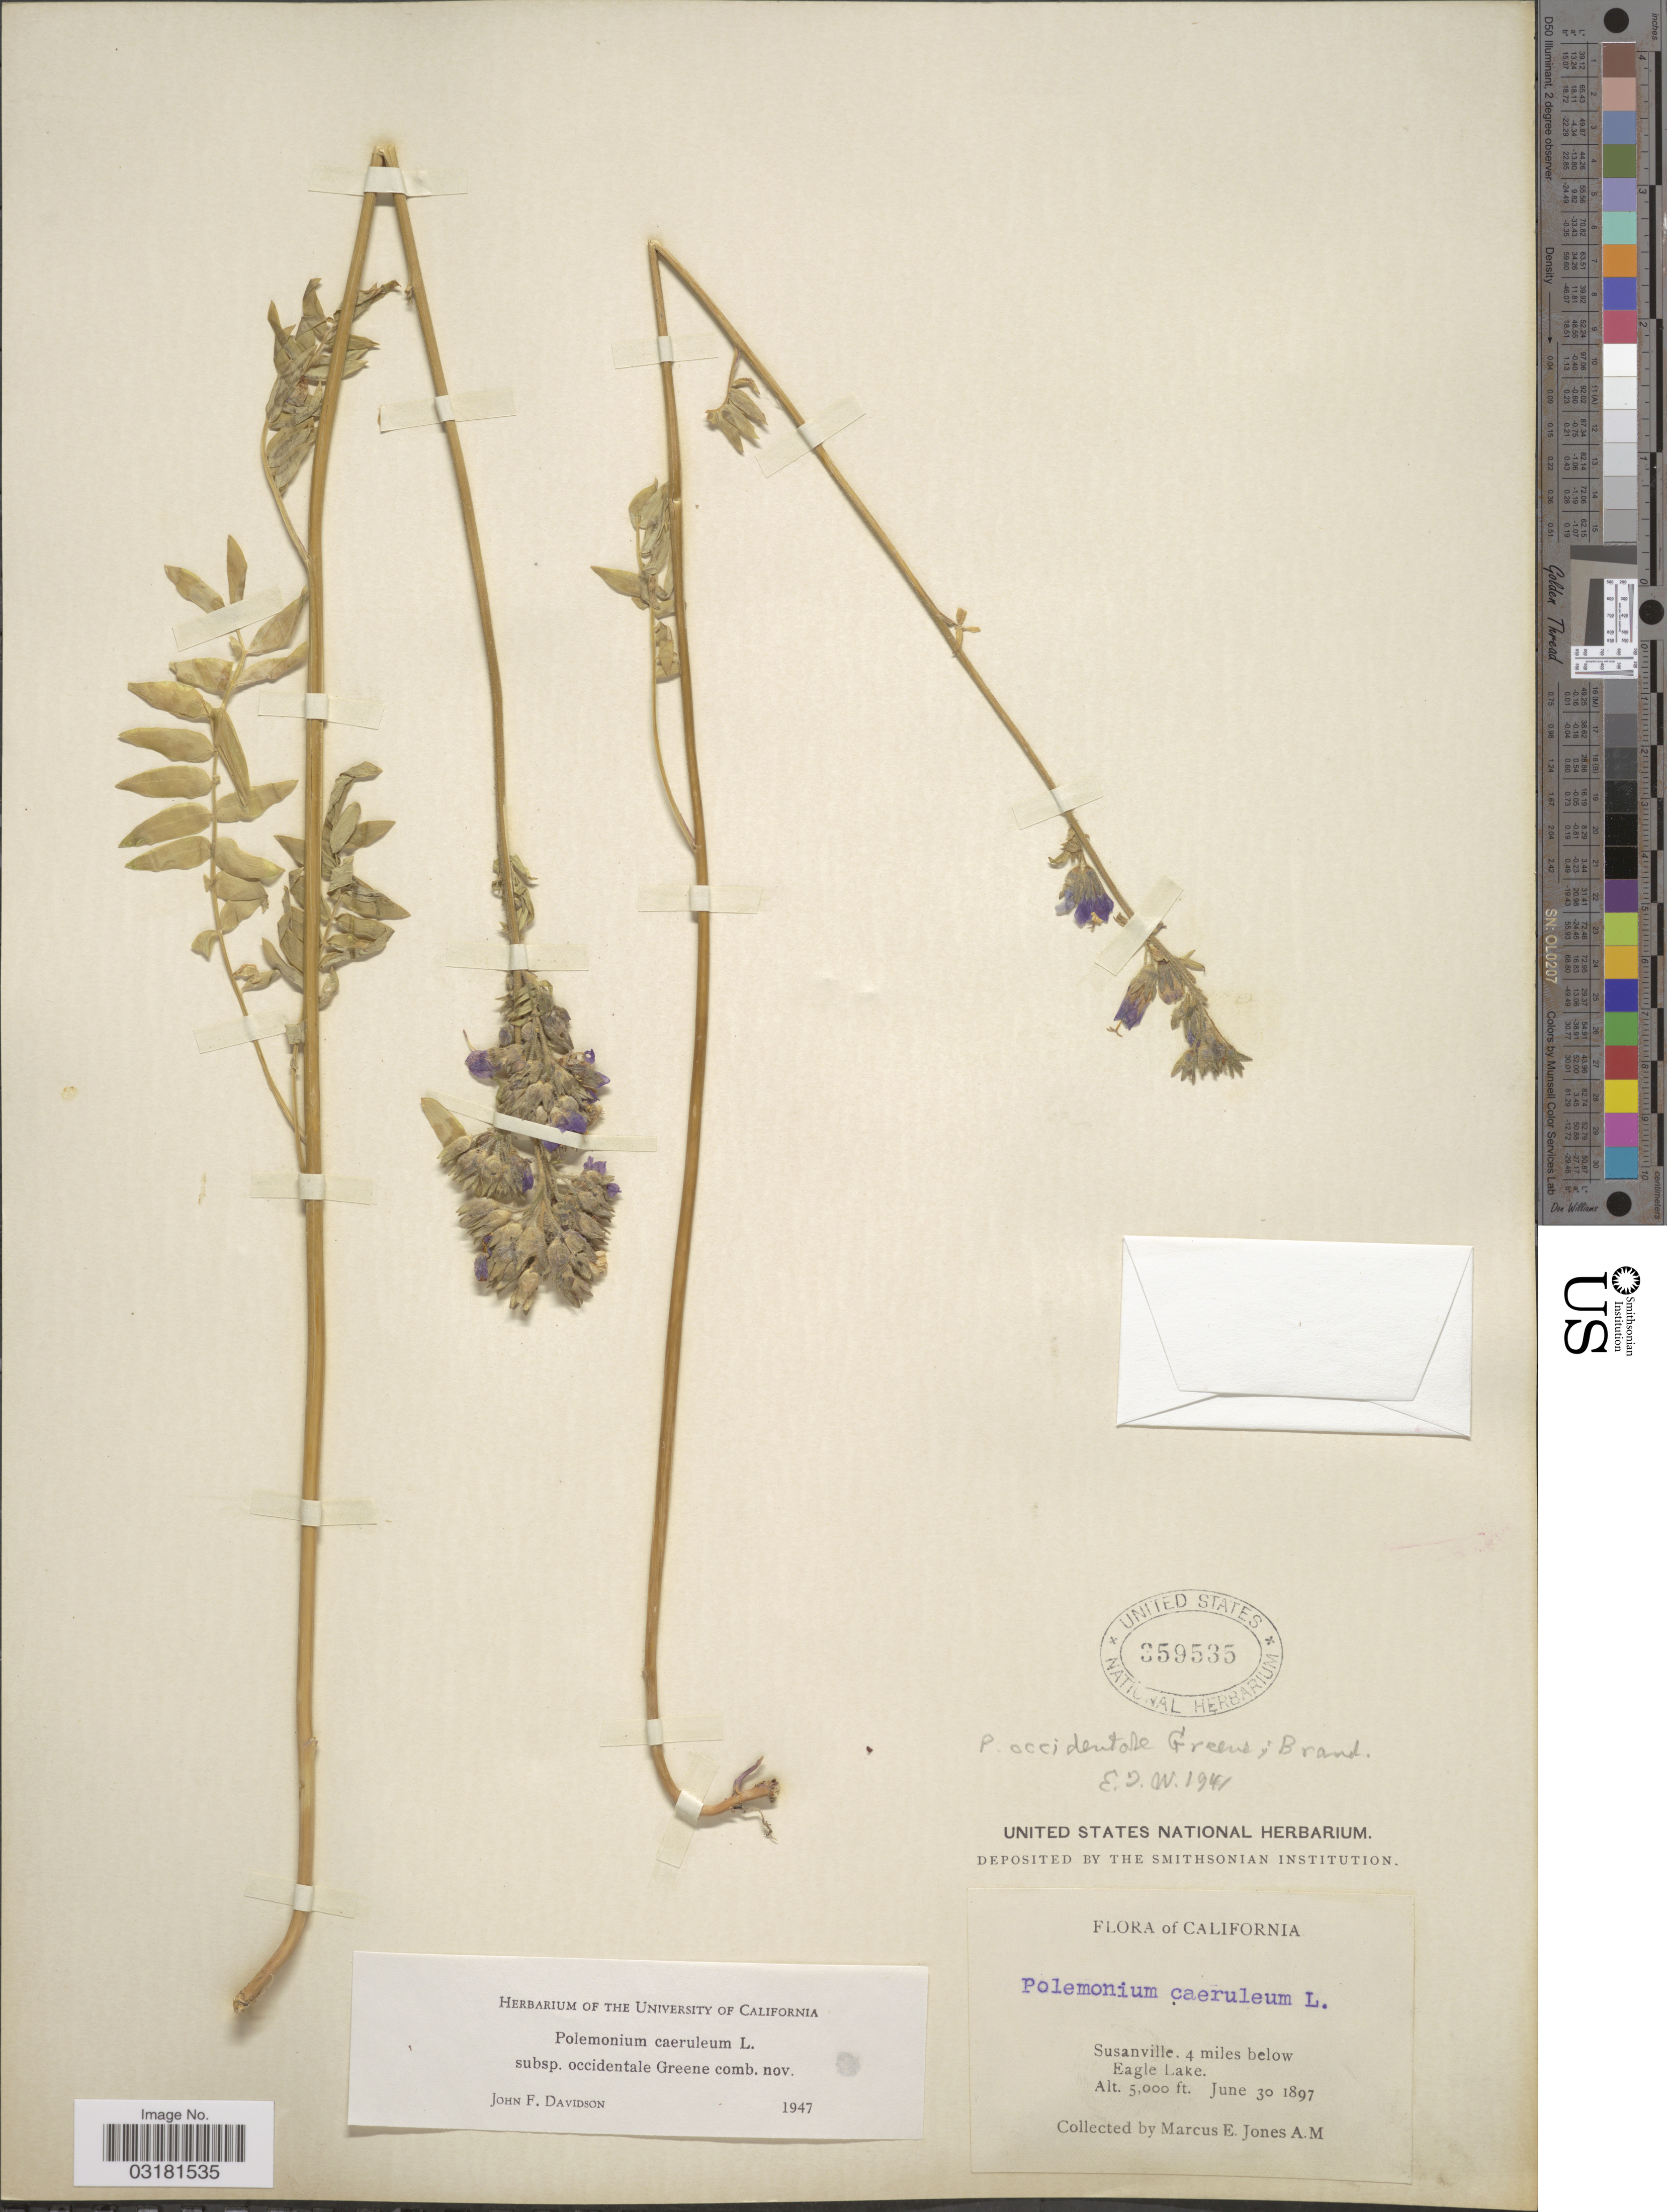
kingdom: Plantae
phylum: Tracheophyta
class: Magnoliopsida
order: Ericales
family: Polemoniaceae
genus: Polemonium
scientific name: Polemonium occidentale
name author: Greene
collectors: M. E. Jones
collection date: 1897-06-30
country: United States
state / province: California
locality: Susanville. 4 miles below Eagle Lake.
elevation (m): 1524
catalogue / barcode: US 359535